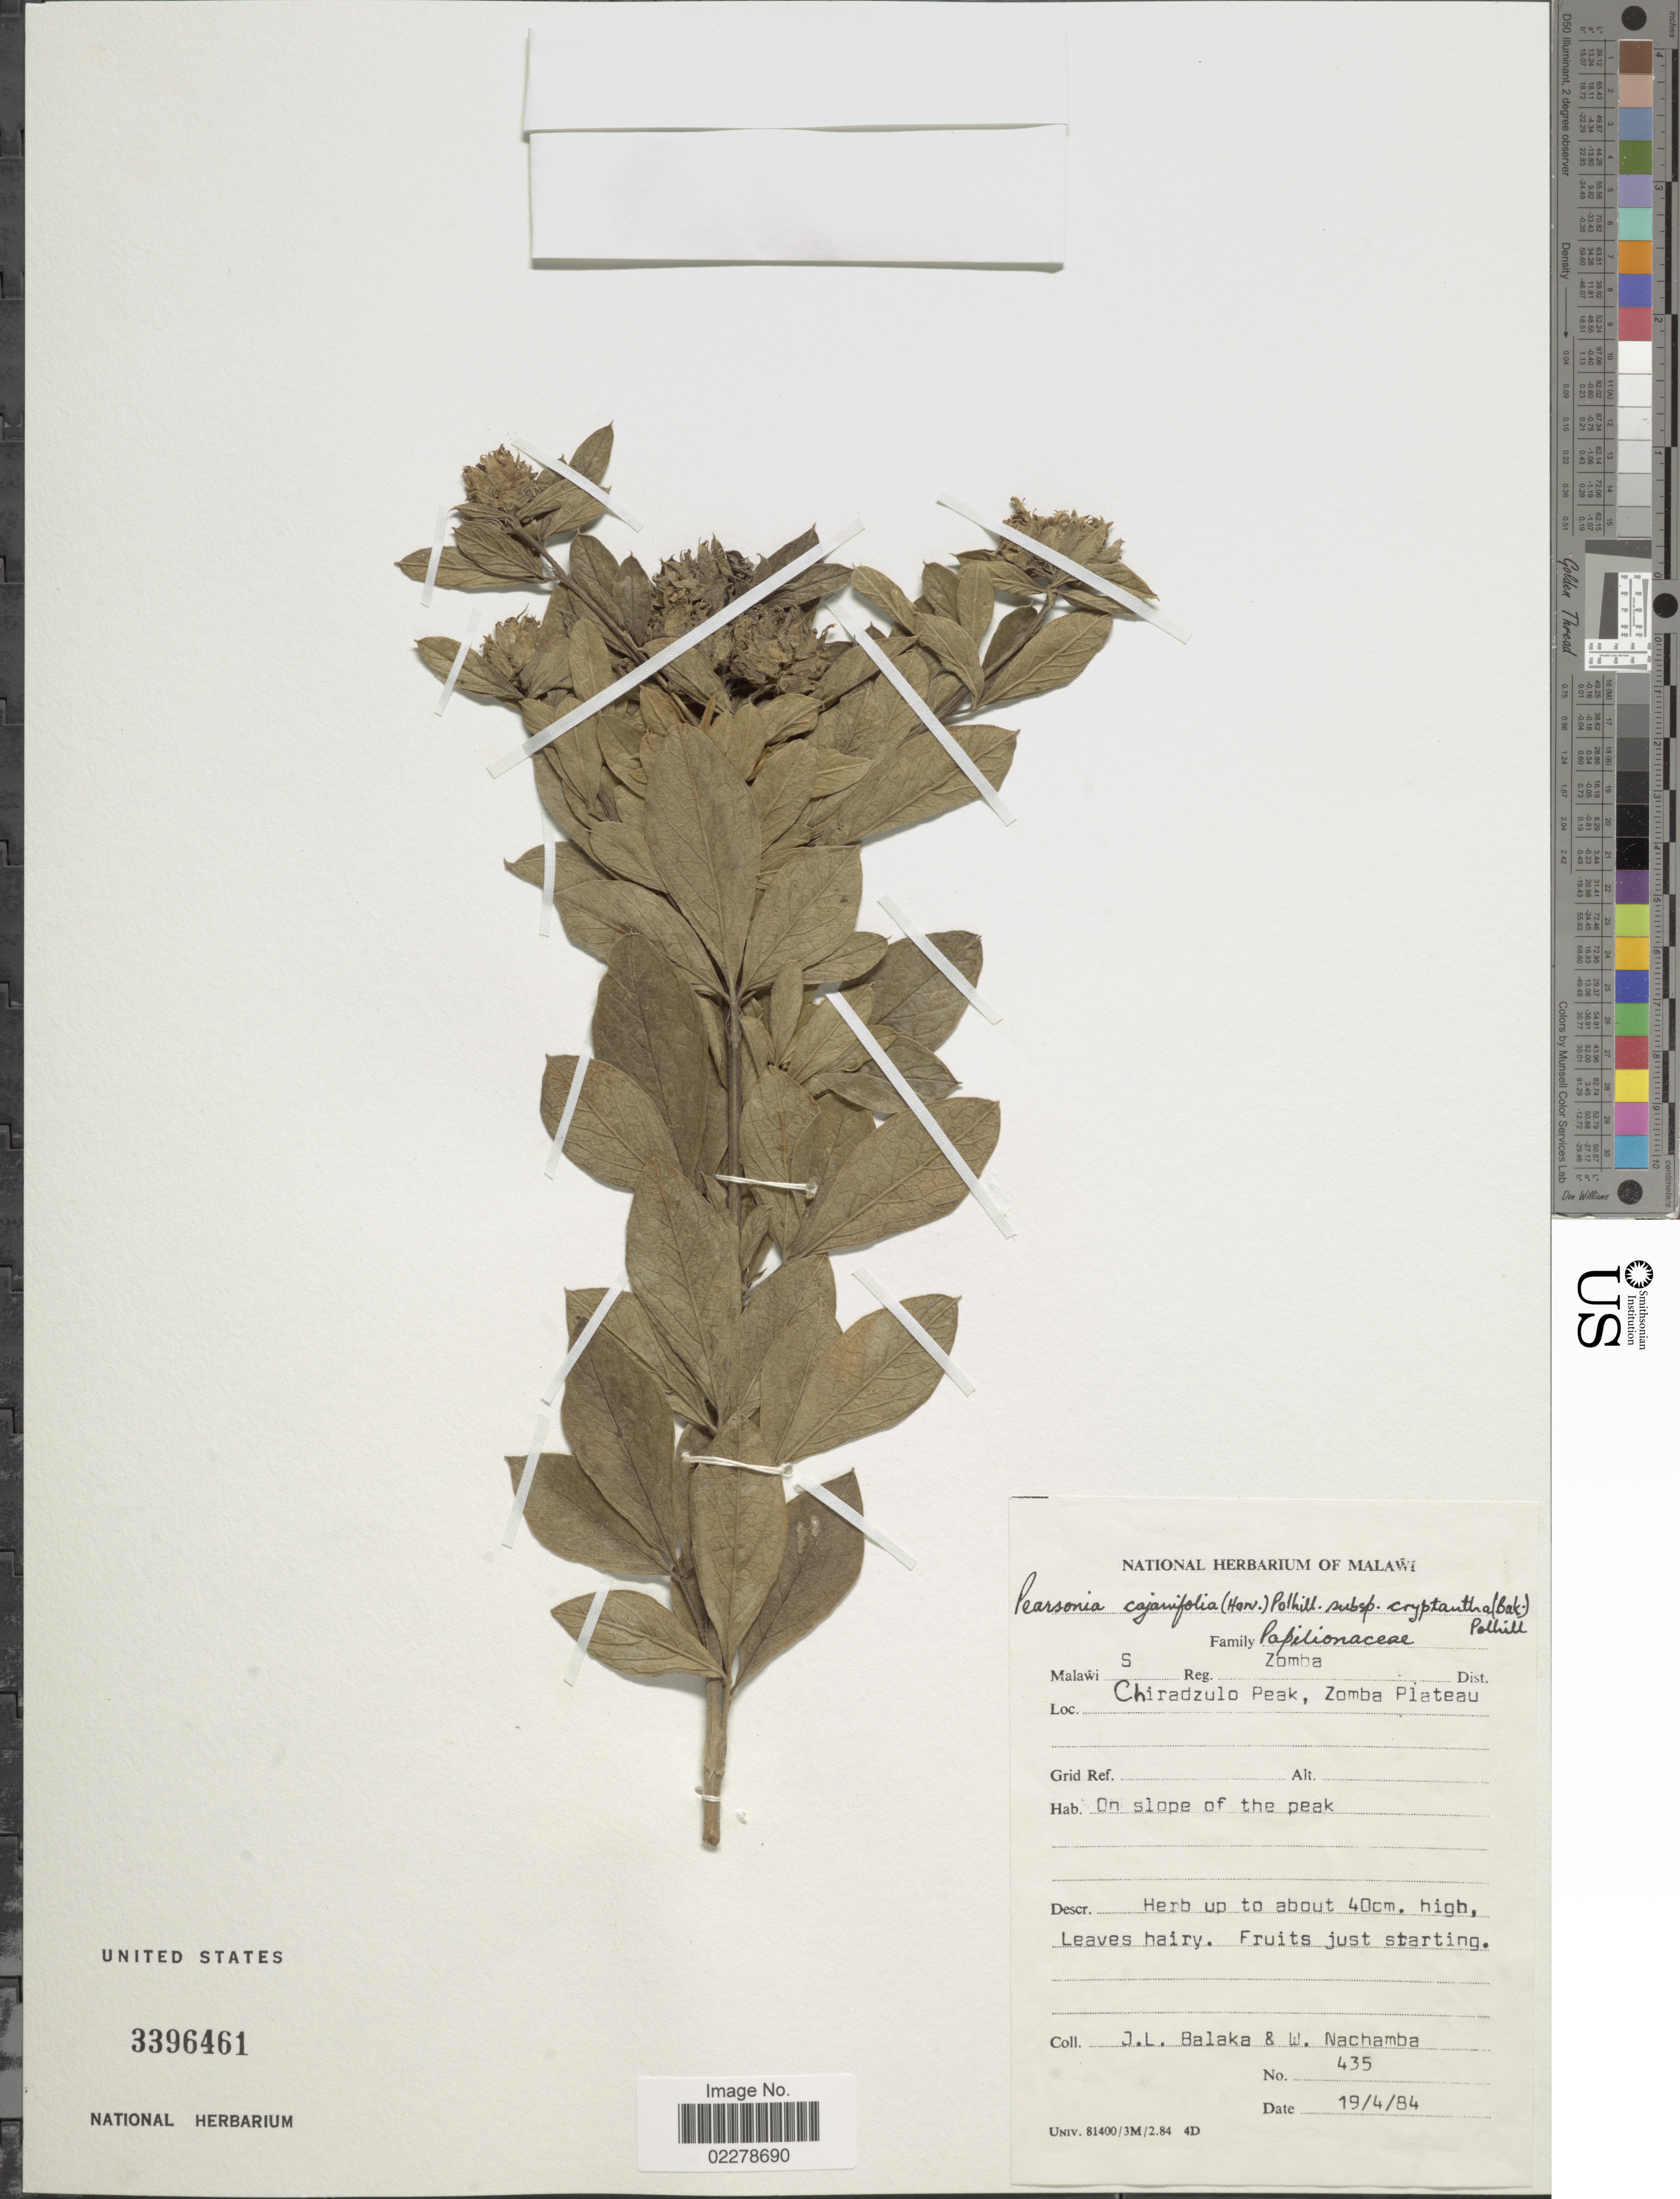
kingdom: Plantae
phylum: Tracheophyta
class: Magnoliopsida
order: Fabales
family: Fabaceae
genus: Pearsonia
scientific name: Pearsonia cajanifolia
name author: (Harv.) Polhill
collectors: J. Balaka & W. Nachamba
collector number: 435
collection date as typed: Transcribed d/m/y: 19/4/84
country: Malawi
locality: S. Reg. Zomba Dist. Chiradzulo Peak, Zomba Plateau.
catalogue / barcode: US 3396461